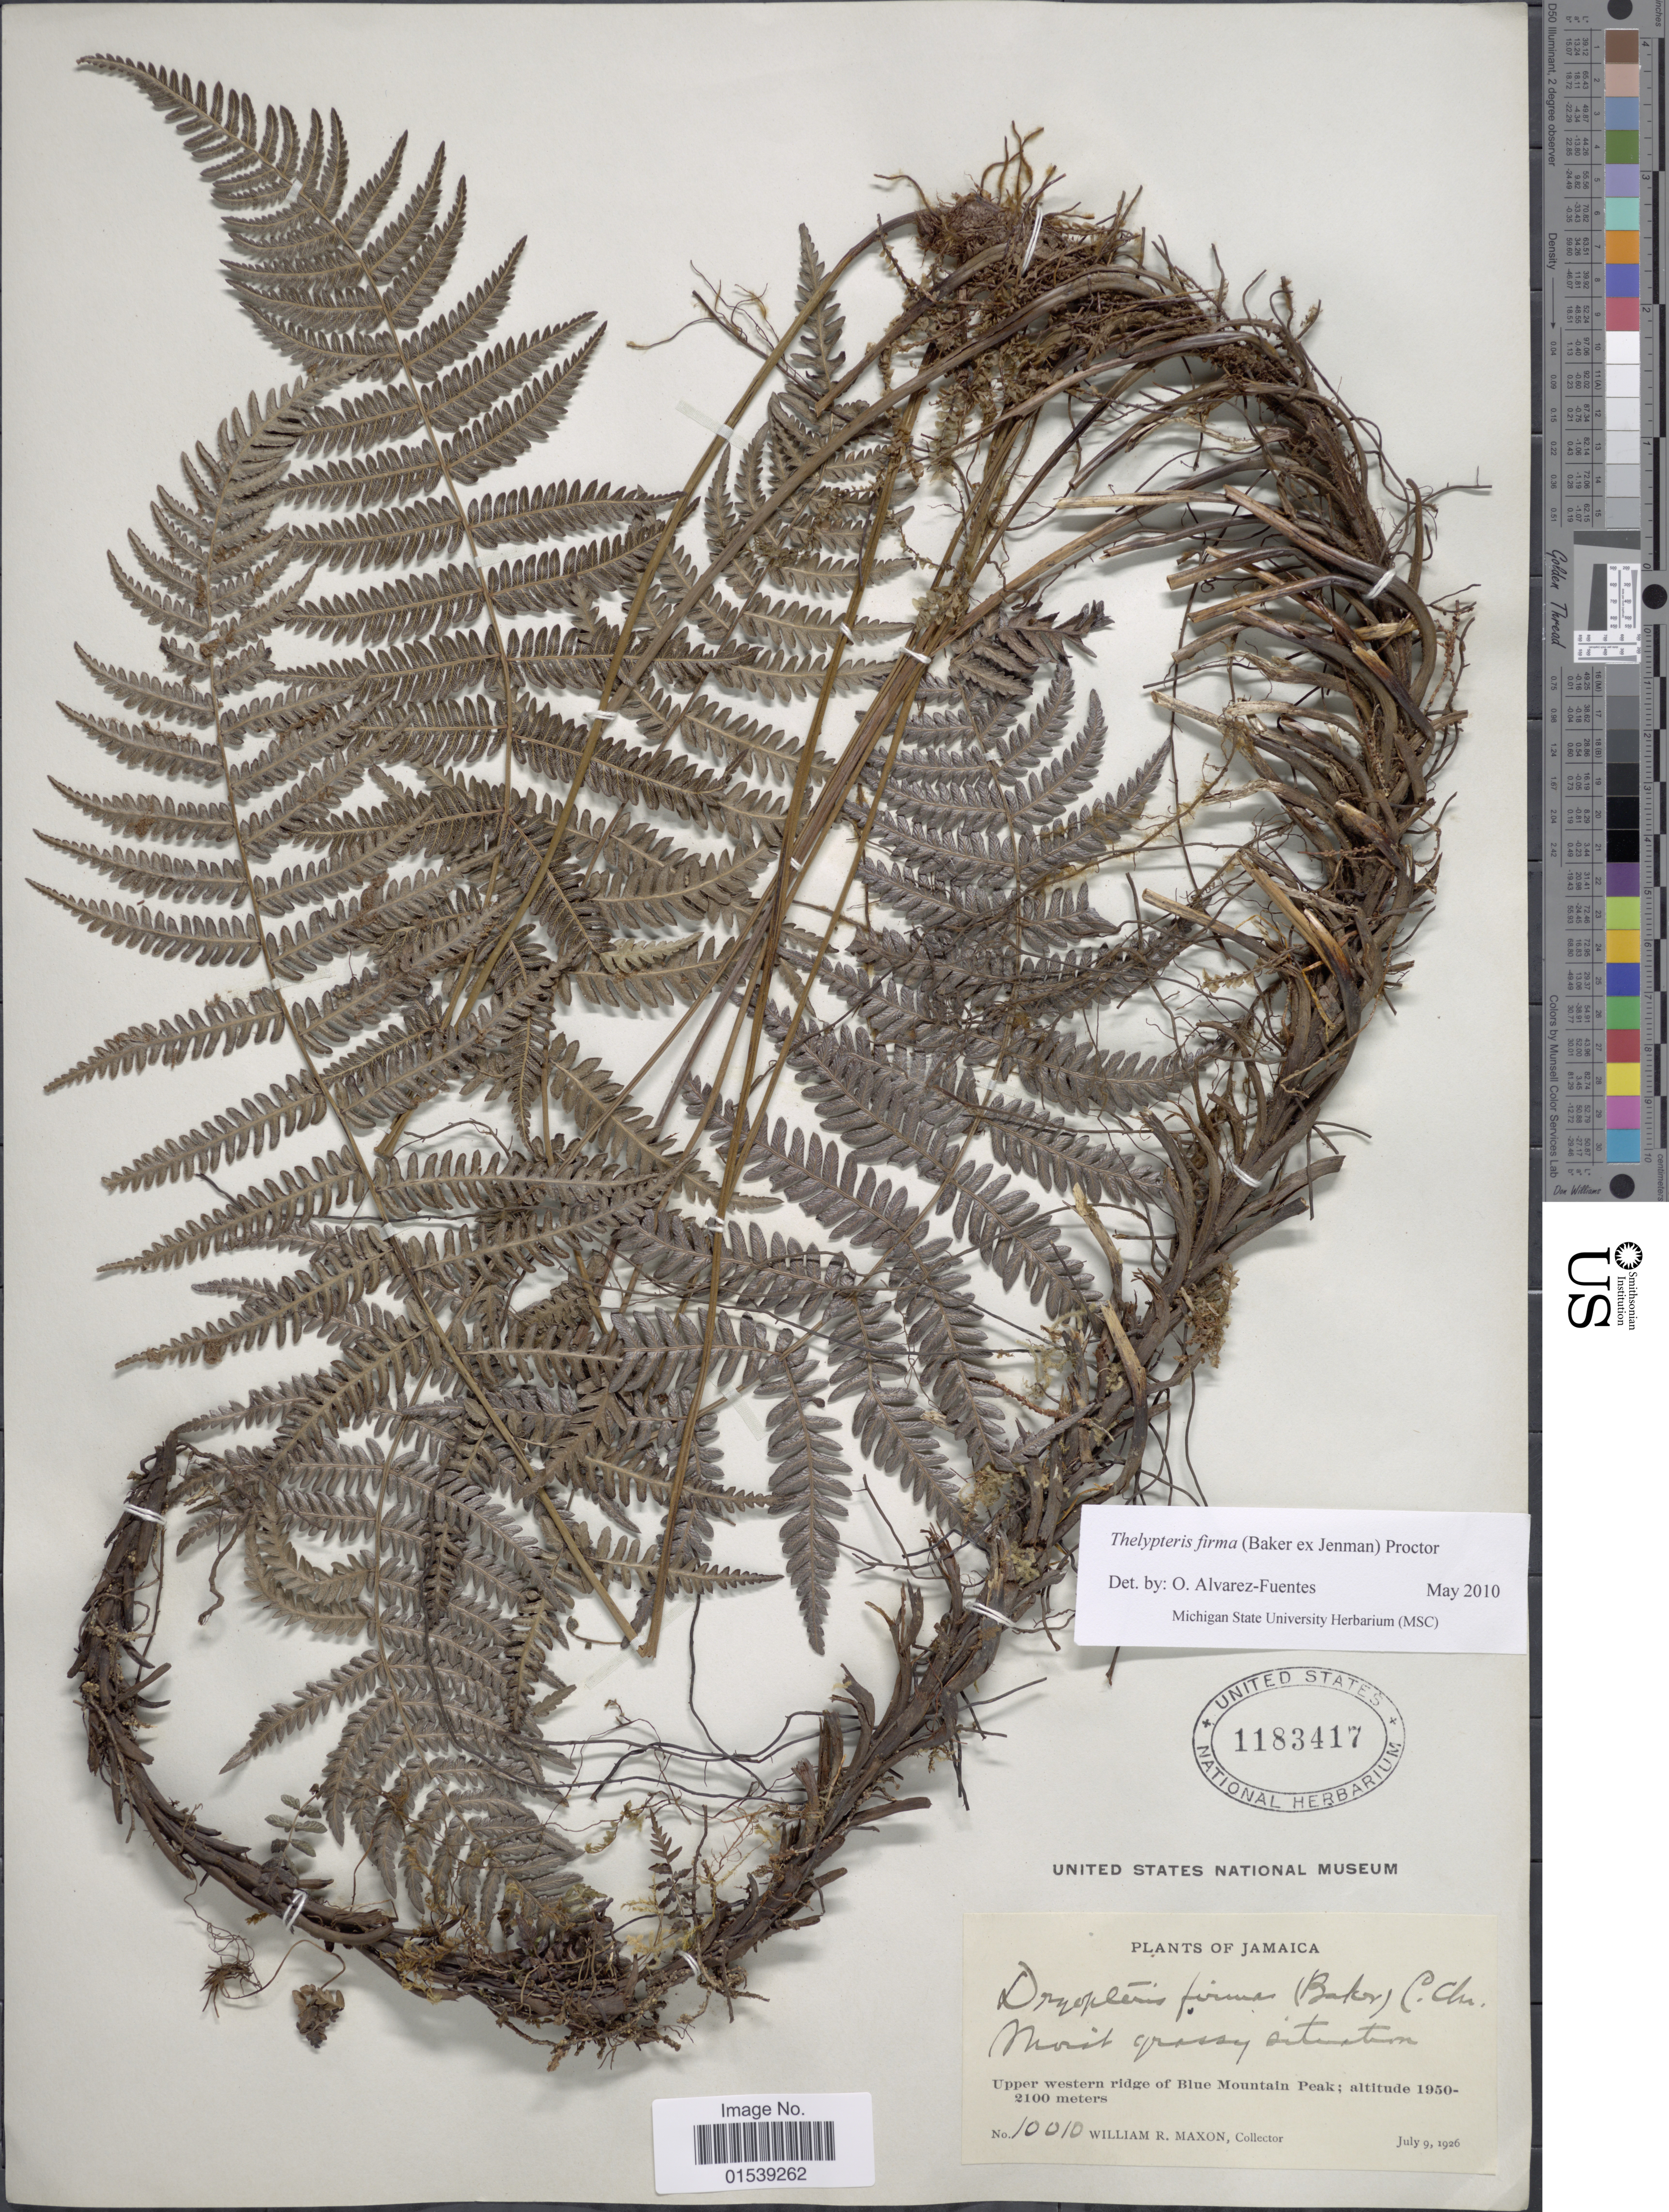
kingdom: Plantae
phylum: Tracheophyta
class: Polypodiopsida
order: Polypodiales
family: Thelypteridaceae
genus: Amauropelta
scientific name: Amauropelta firma (Baker) comb. nov., ined. 2015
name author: (Baker)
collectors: W. R. Maxon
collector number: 10010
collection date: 1926-07-09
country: Jamaica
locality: Uper western ridge of Blue Mountain Peak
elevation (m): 1950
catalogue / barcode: US 1183417